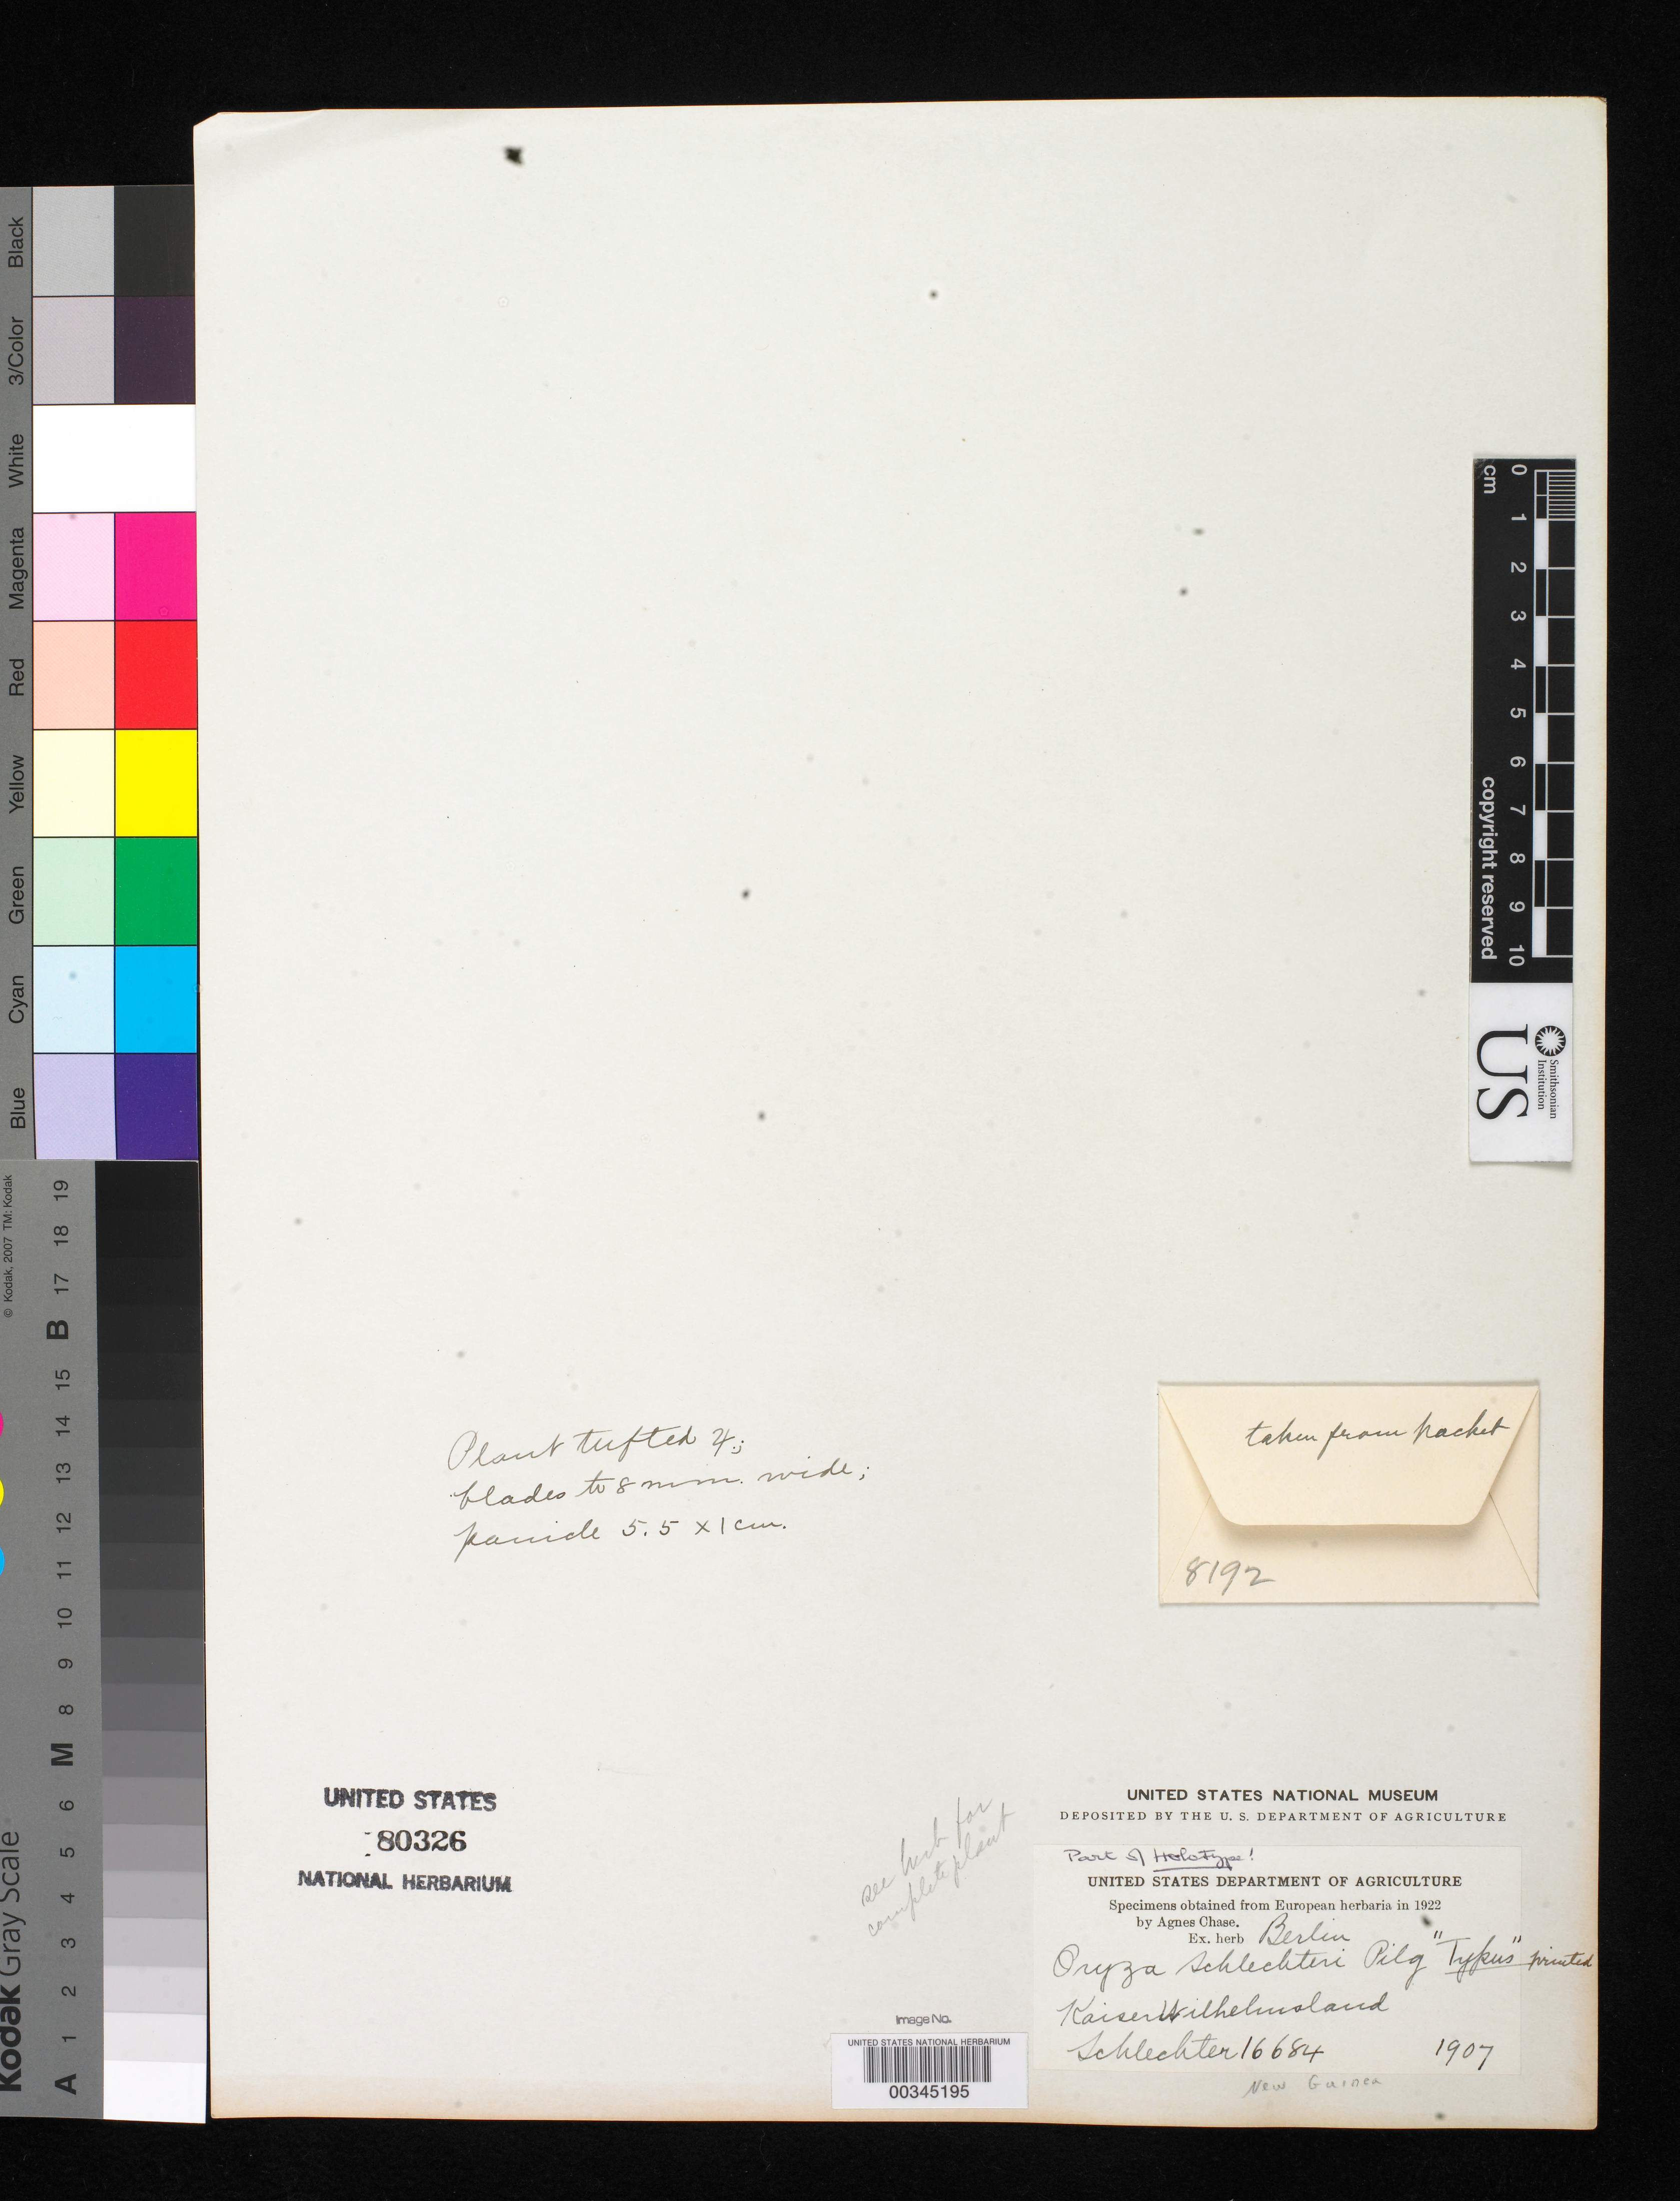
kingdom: Plantae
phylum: Tracheophyta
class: Liliopsida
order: Poales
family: Poaceae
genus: Oryza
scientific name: Oryza schlechteri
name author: Pilg.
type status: Type Fragment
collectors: F. R. R. Schlechter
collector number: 16684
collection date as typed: Oct 1907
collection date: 1907-10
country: Papua New Guinea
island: New Guinea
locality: Kaiser Wilhelmsland.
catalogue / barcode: US 80326